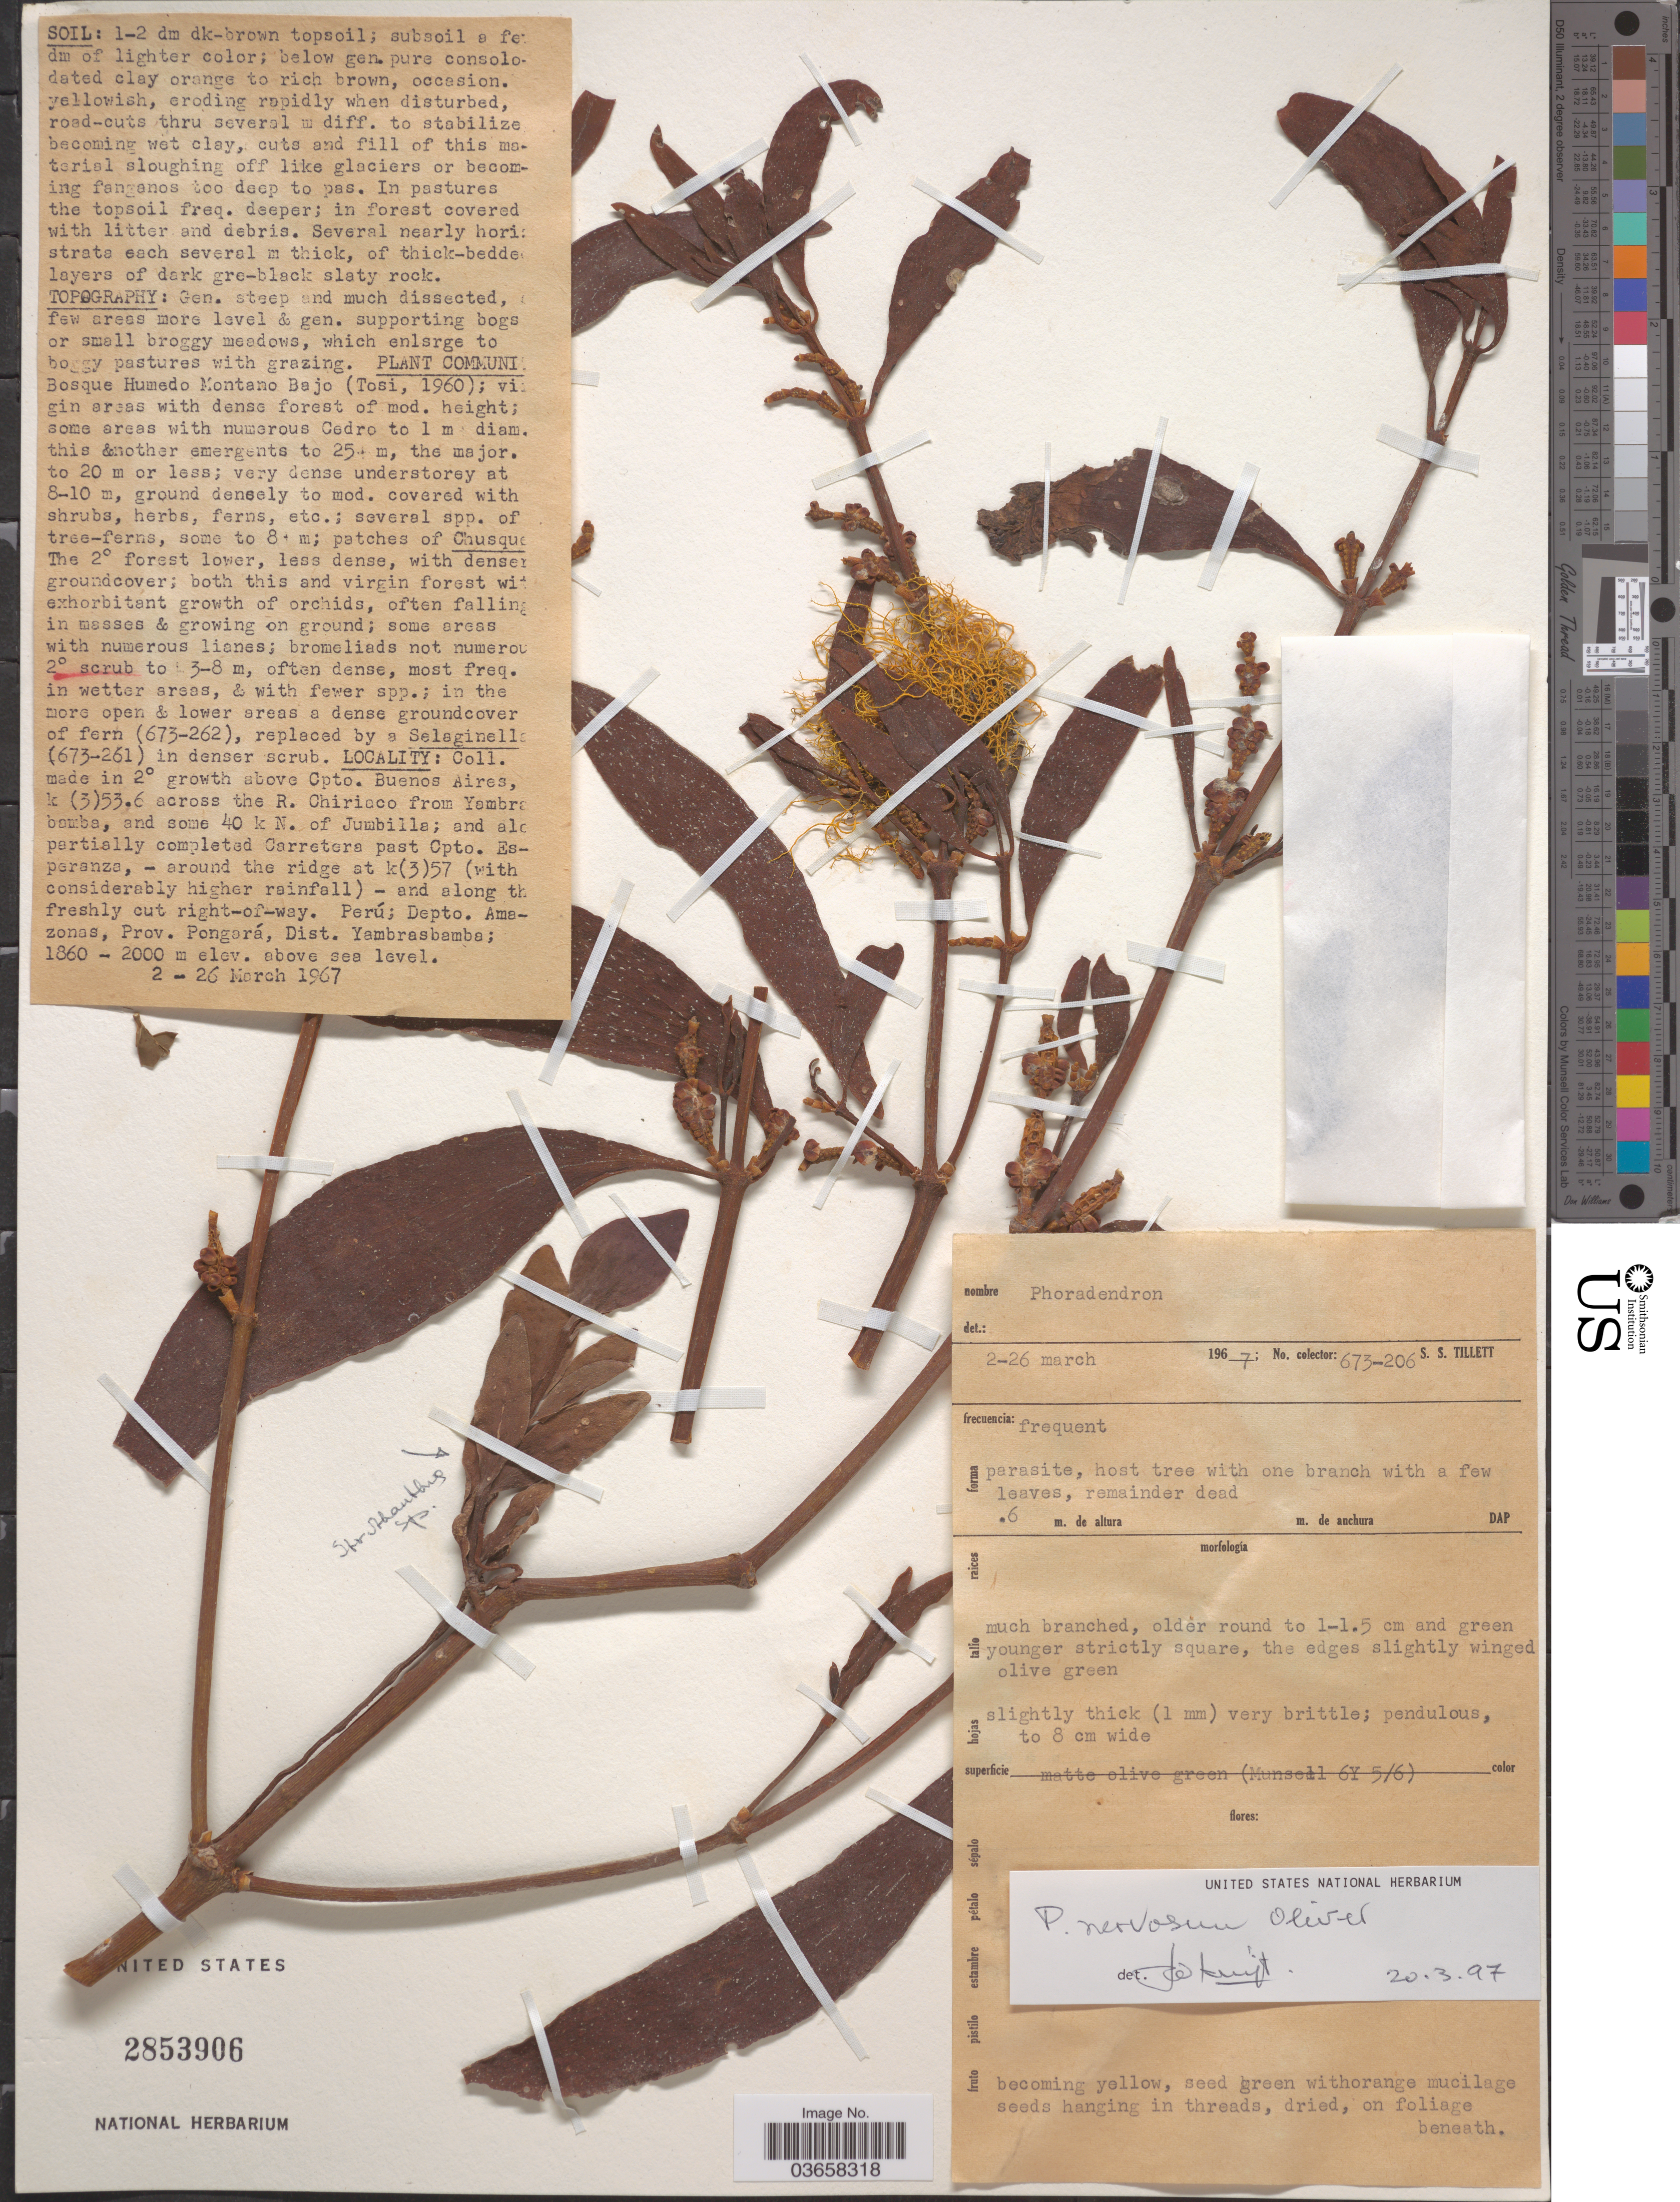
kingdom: Plantae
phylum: Tracheophyta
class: Magnoliopsida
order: Santalales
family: Viscaceae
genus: Phoradendron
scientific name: Phoradendron nervosum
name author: Oliv.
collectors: S. S. Tillett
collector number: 673-206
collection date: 1967-03-02/1967-03-26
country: Peru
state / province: Amazonas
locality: Depto. Amazonas, Prov. Pongará, Dist. Yambrasbamba.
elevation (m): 1860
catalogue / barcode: US 2853906